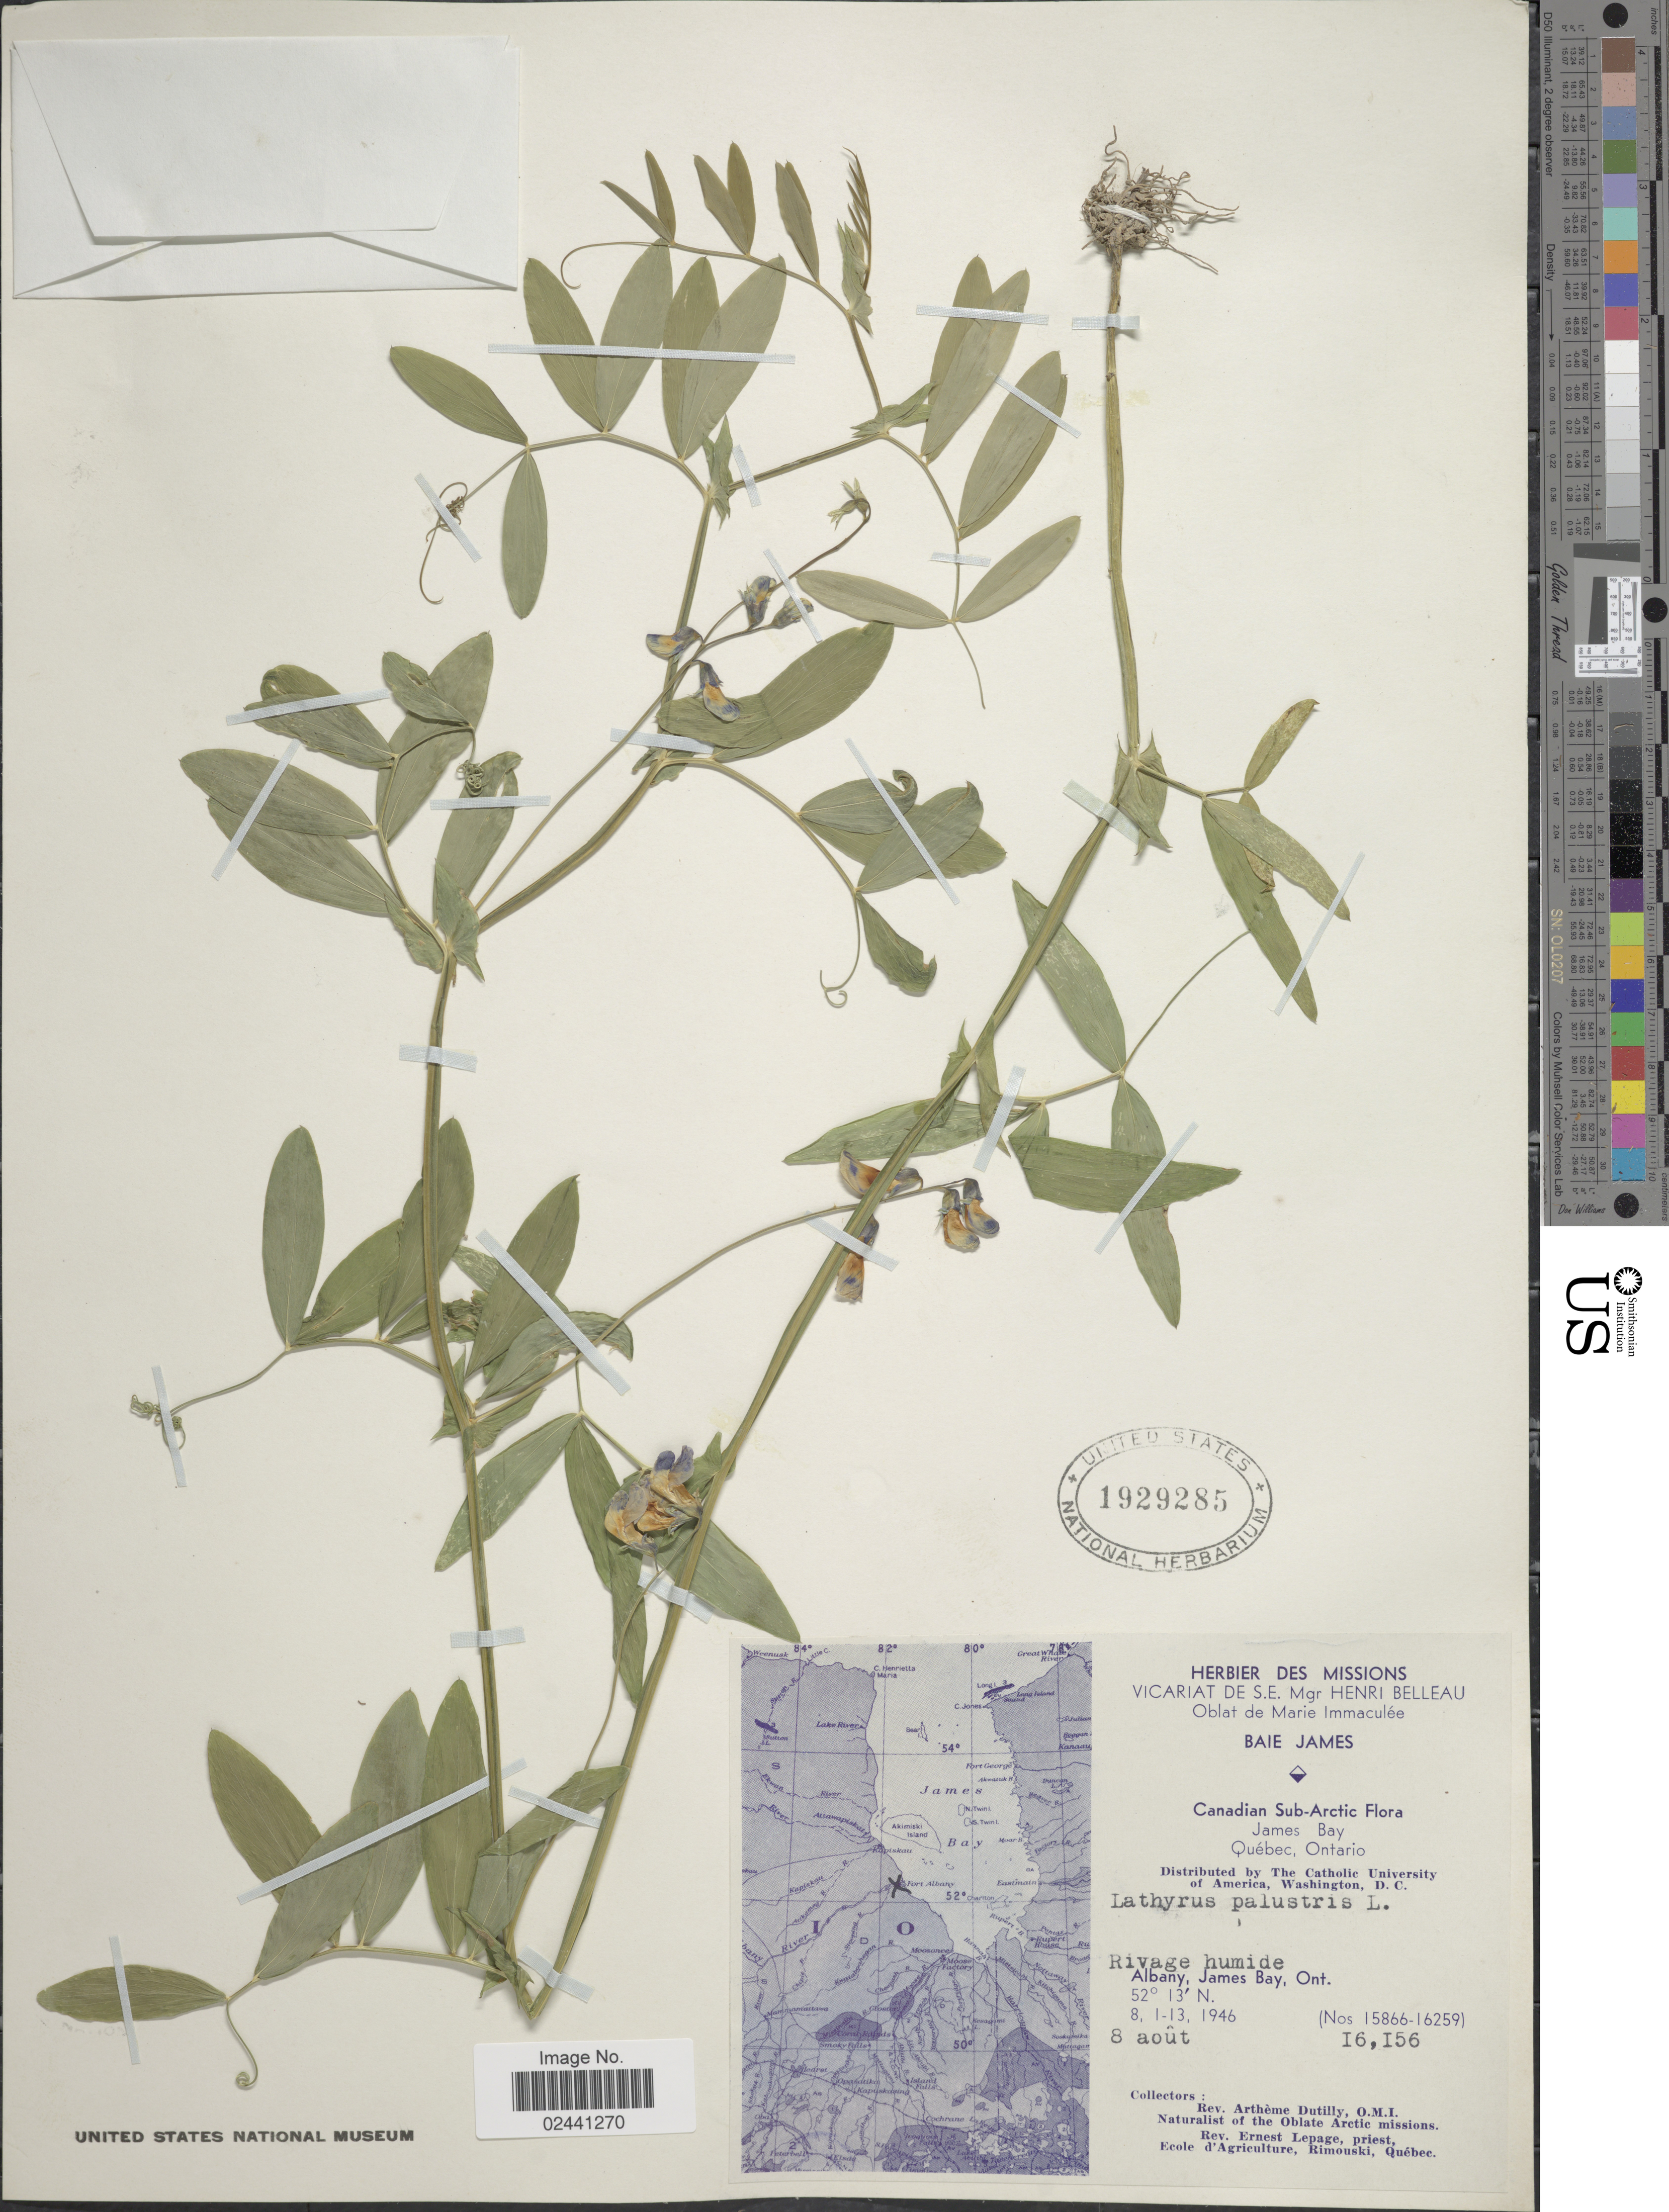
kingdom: Plantae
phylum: Tracheophyta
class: Magnoliopsida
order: Fabales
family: Fabaceae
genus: Lathyrus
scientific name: Lathyrus palustris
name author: L.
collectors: A. Dutilly & E. Lepage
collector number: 16156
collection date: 1946-08-08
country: Canada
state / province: Ontario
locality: Canadian Sub-Arctic, James Bay, Quebec, Ontario, Albany, James Bay, Ont.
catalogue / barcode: US 1929285